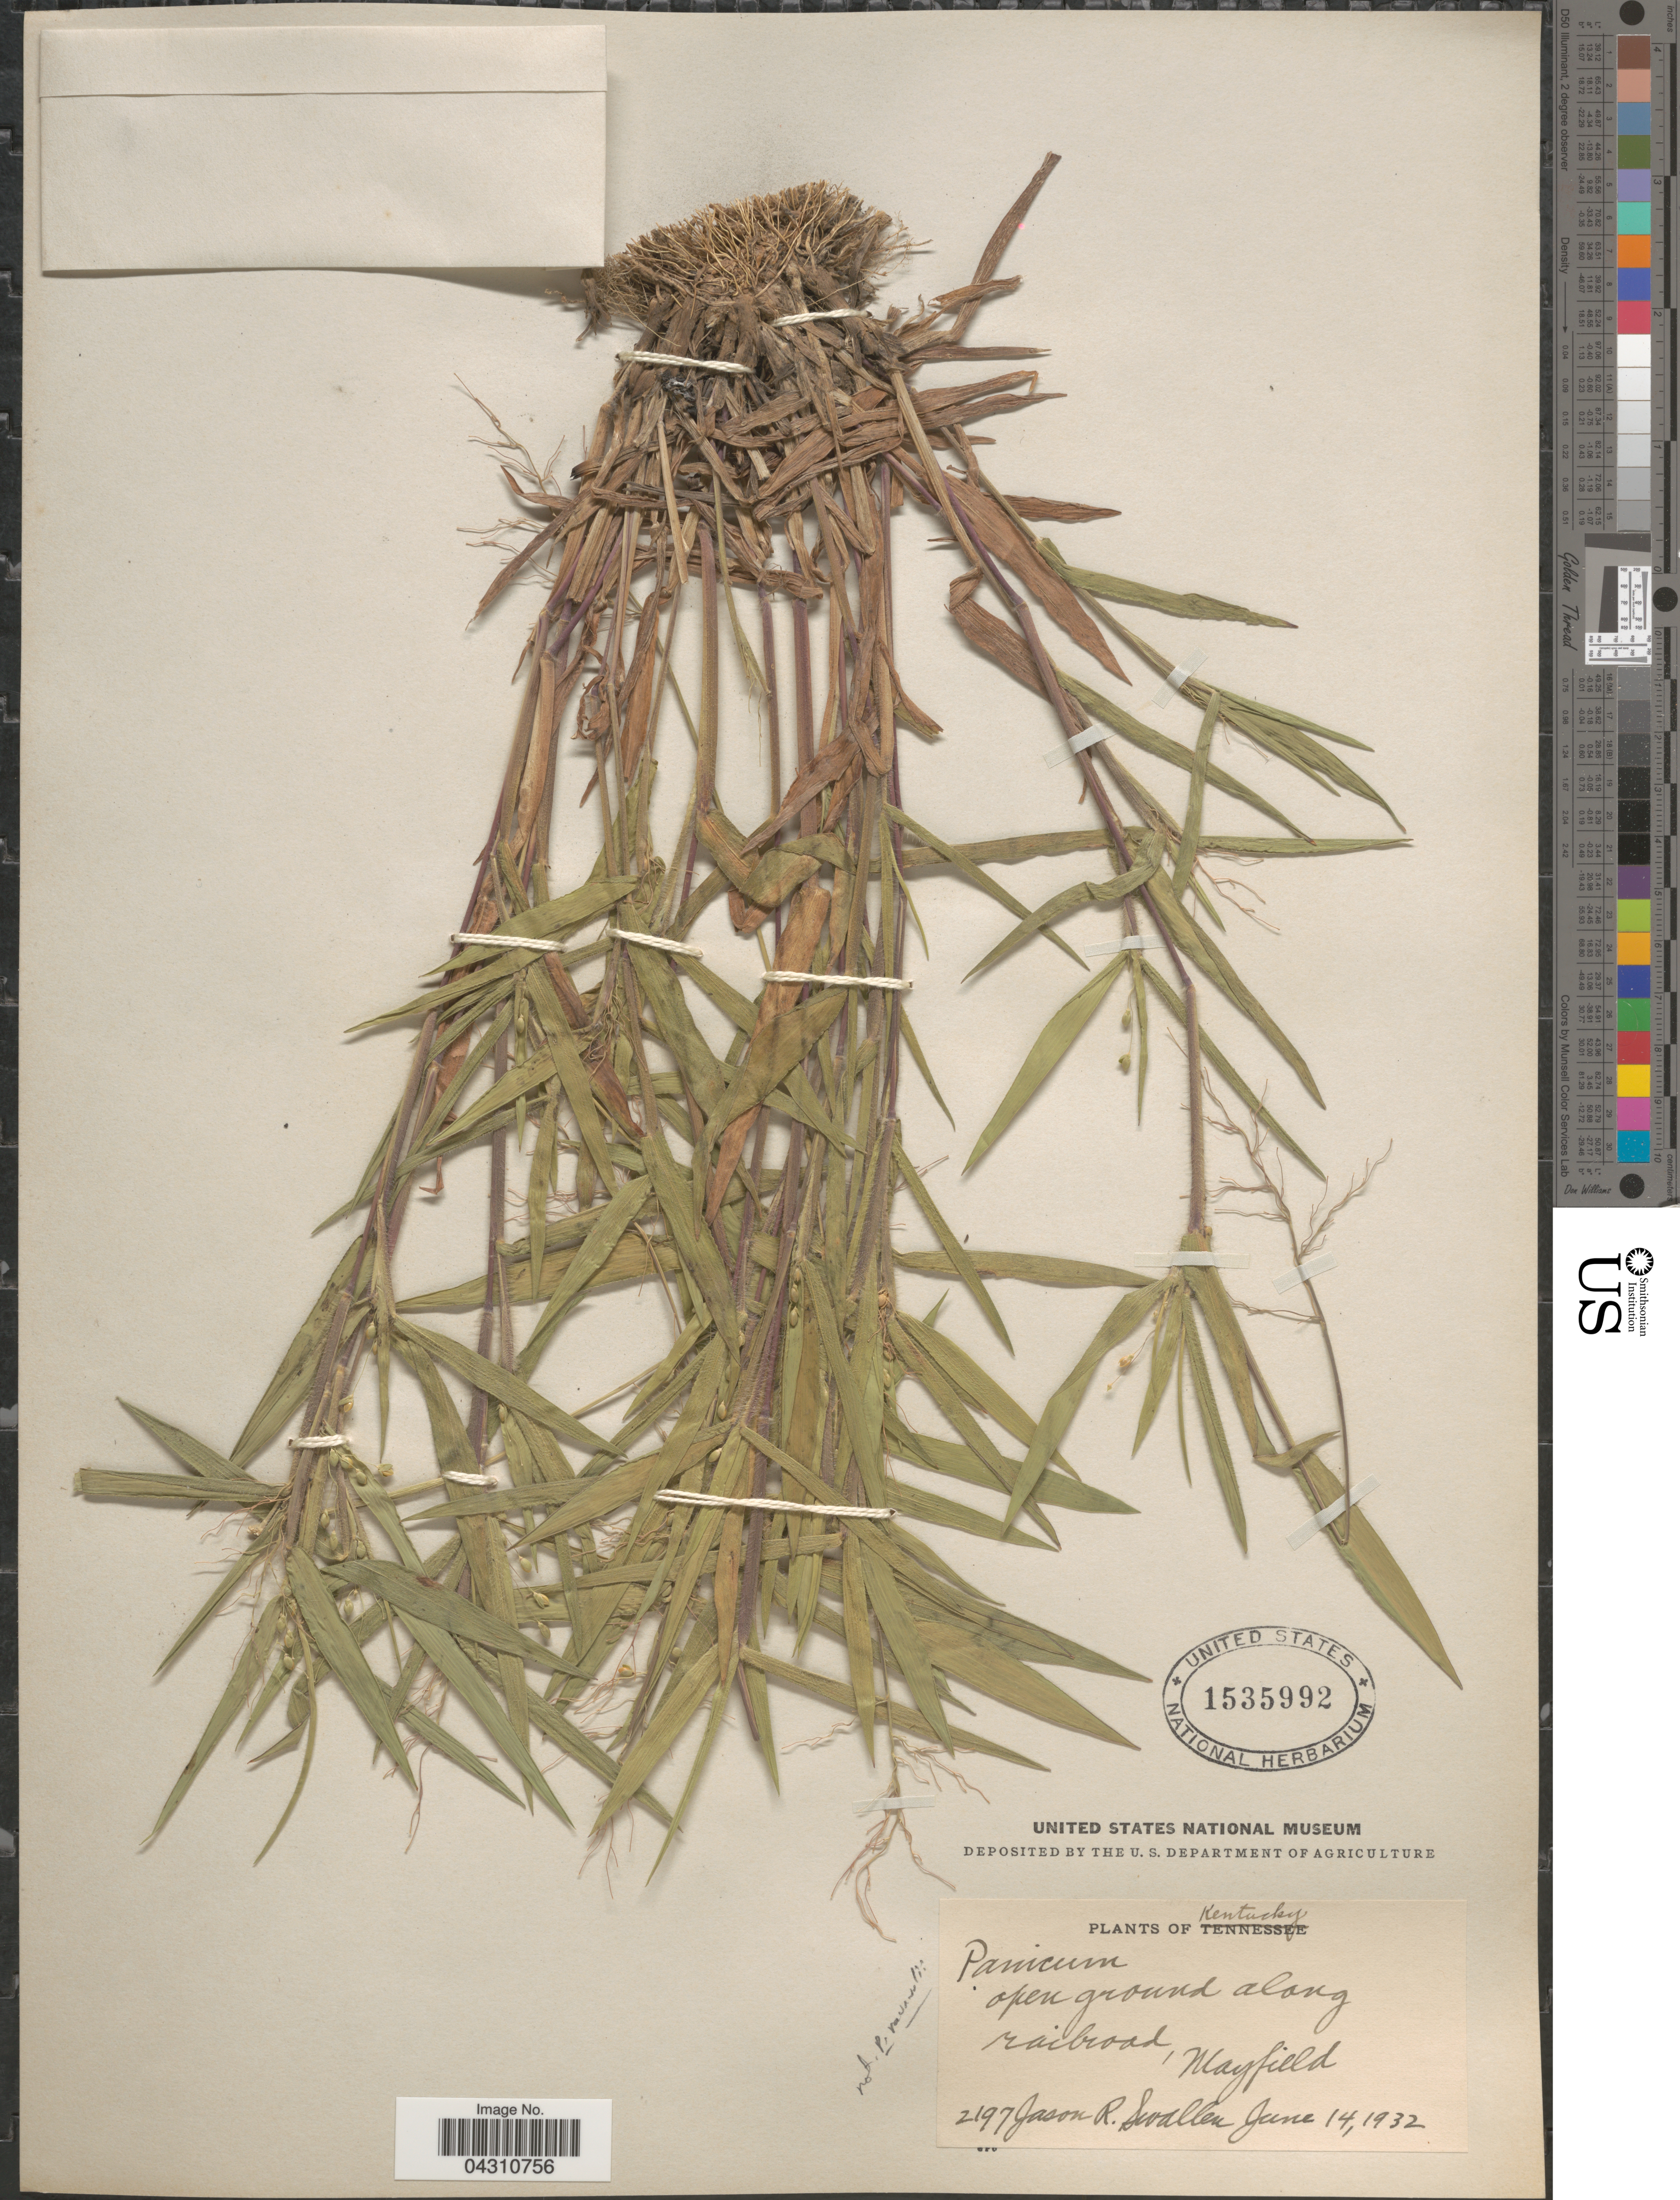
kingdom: Plantae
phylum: Tracheophyta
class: Liliopsida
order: Poales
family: Poaceae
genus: Dichanthelium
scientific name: Dichanthelium ravenelii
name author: (Scribn. & Merr.) Gould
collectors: J. R. Swallen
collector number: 2197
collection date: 1932-06-14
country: United States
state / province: Kentucky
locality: Open ground along railroad, Mayfield.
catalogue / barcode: US 1535992